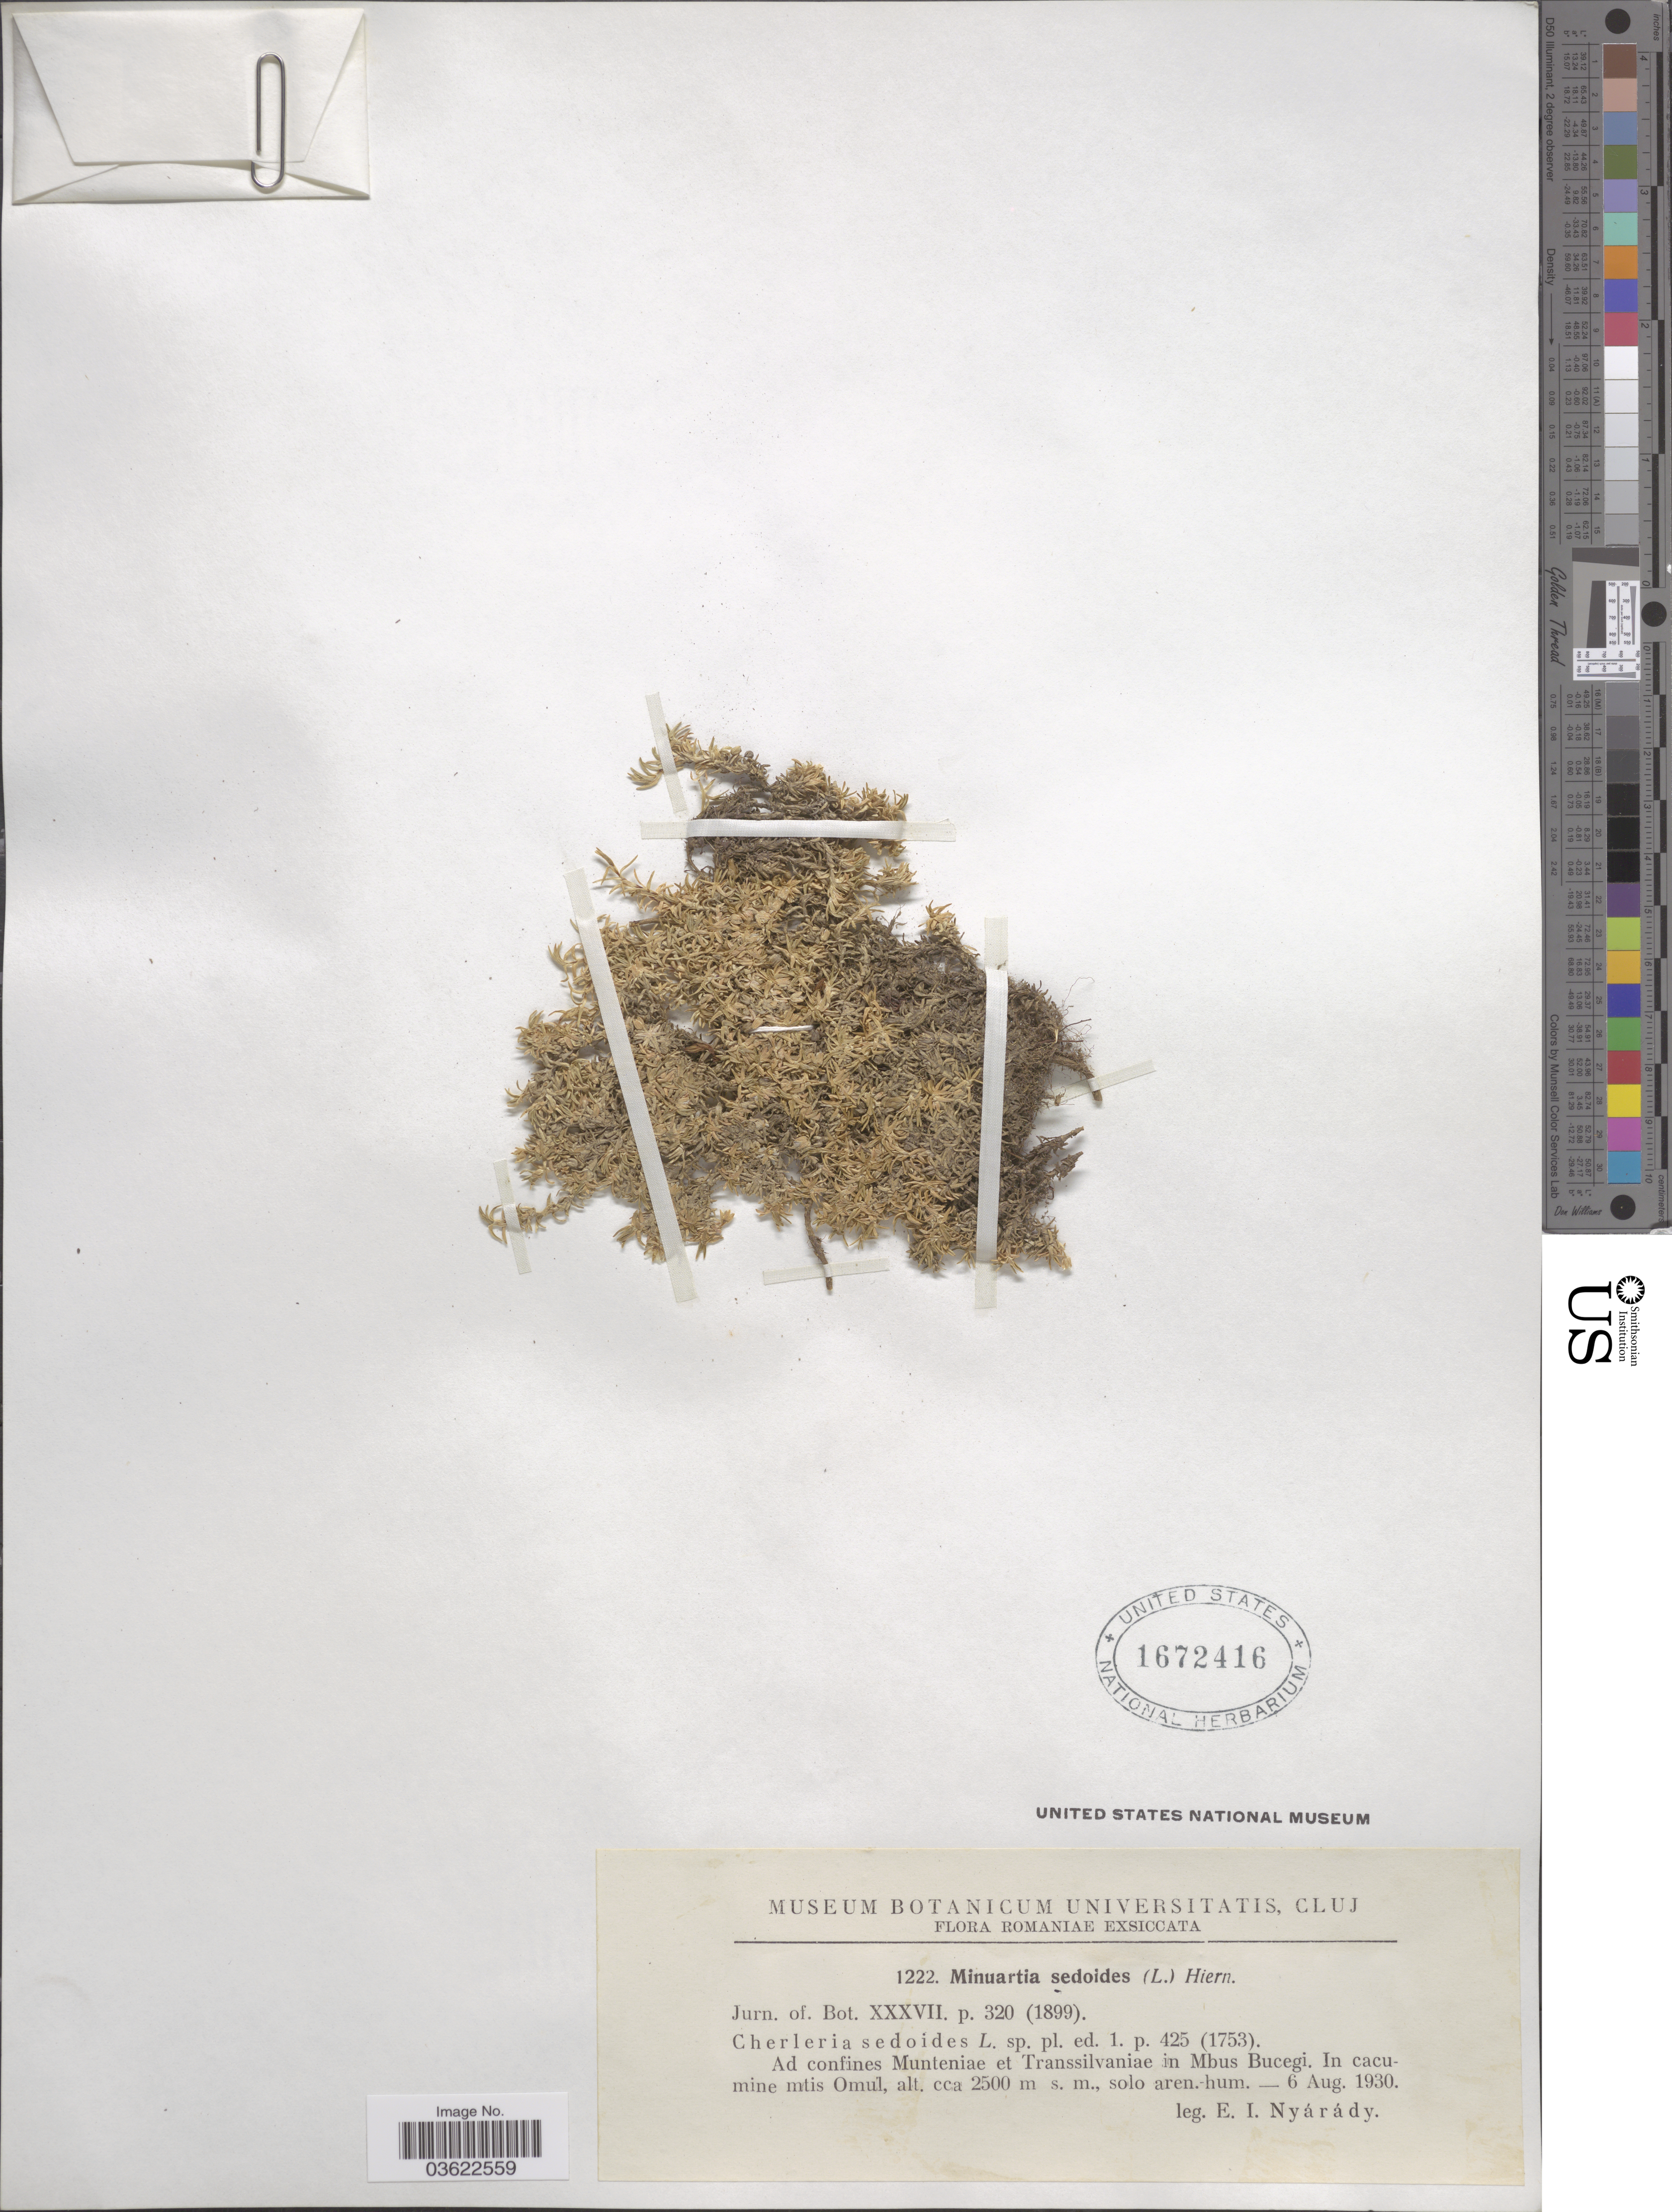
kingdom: Plantae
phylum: Tracheophyta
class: Magnoliopsida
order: Caryophyllales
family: Caryophyllaceae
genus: Cherleria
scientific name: Cherleria sedoides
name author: L.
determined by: Strong, Mark T., (BOT), Smithsonian Institution - National Museum of Natural History (UNITED STATES)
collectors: E. Nyárády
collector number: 1222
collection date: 1930-08-06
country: Romania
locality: Ad confines Munteniae et Transsilvaniae in Mbus Bucegi. In cacumine mtis Omul.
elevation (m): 2500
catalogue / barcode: US 1672416